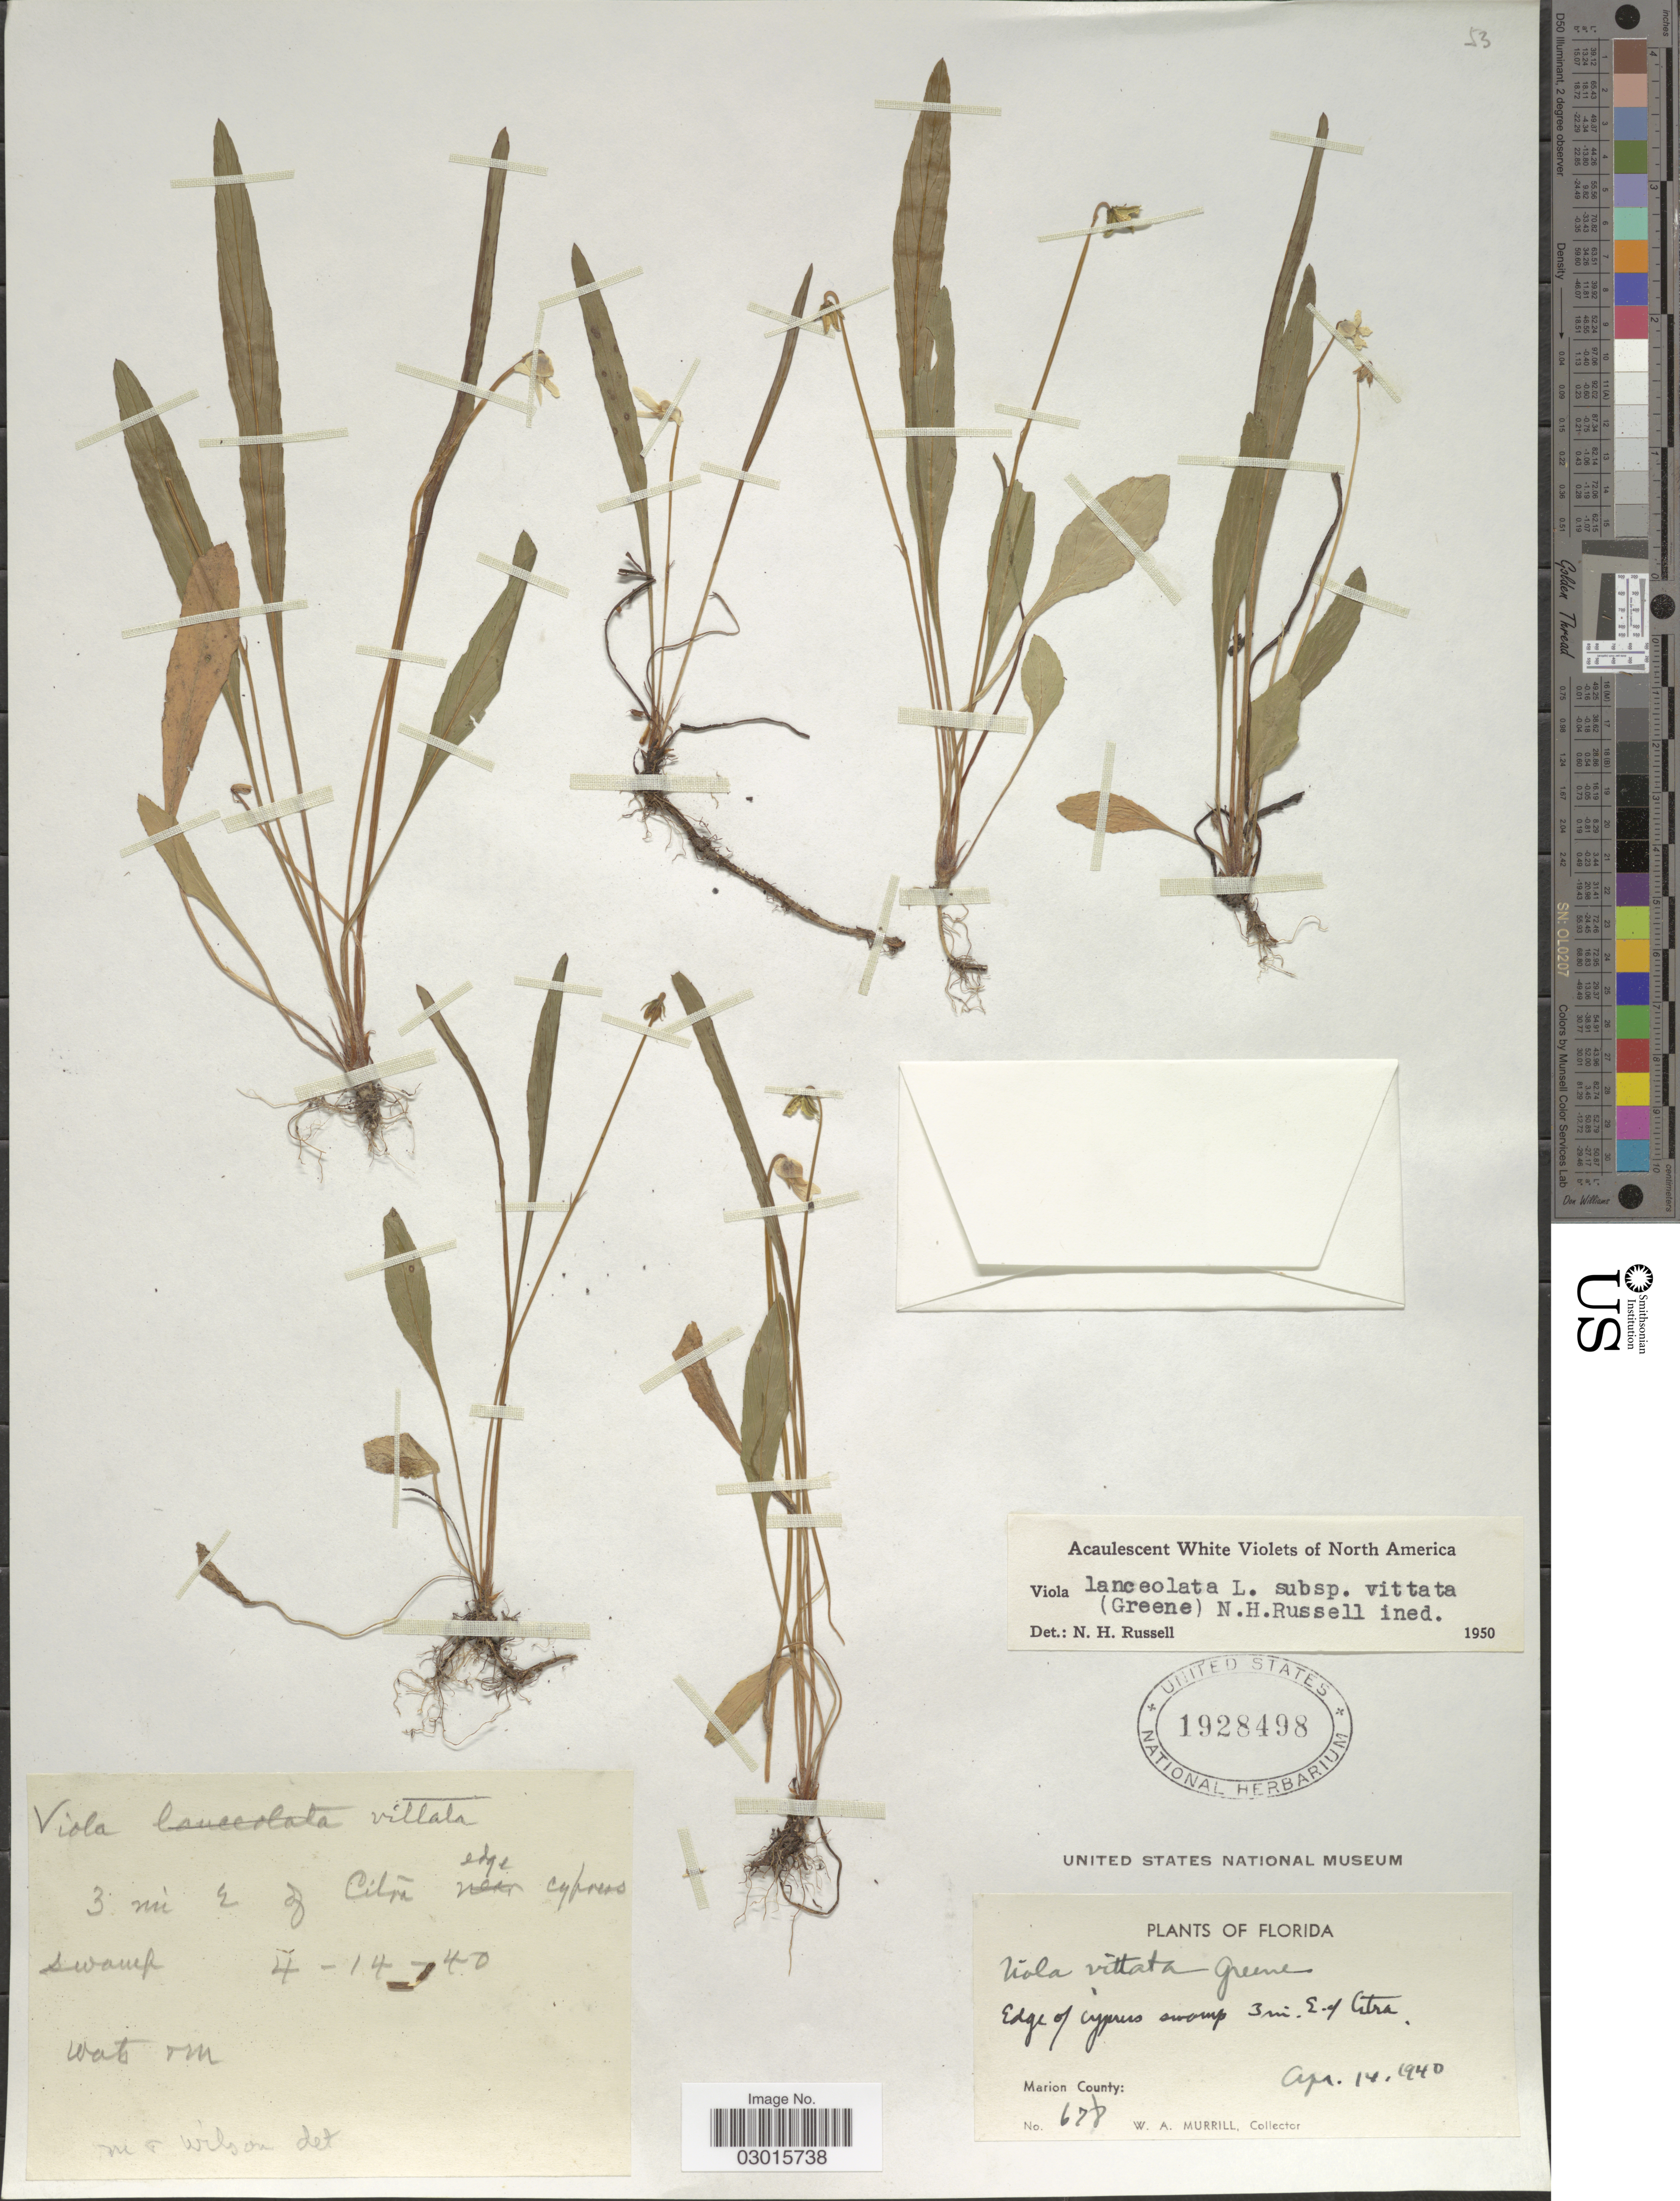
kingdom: Plantae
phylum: Tracheophyta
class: Magnoliopsida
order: Malpighiales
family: Violaceae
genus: Viola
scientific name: Viola lanceolata subsp. vittata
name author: (Greene) N. H. Russell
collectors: W. A. Murrill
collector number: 678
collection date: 1940-04-14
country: United States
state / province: Florida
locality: Edge of cypress swamp 3 mi. E. of Citra. Marion County.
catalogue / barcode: US 1928498